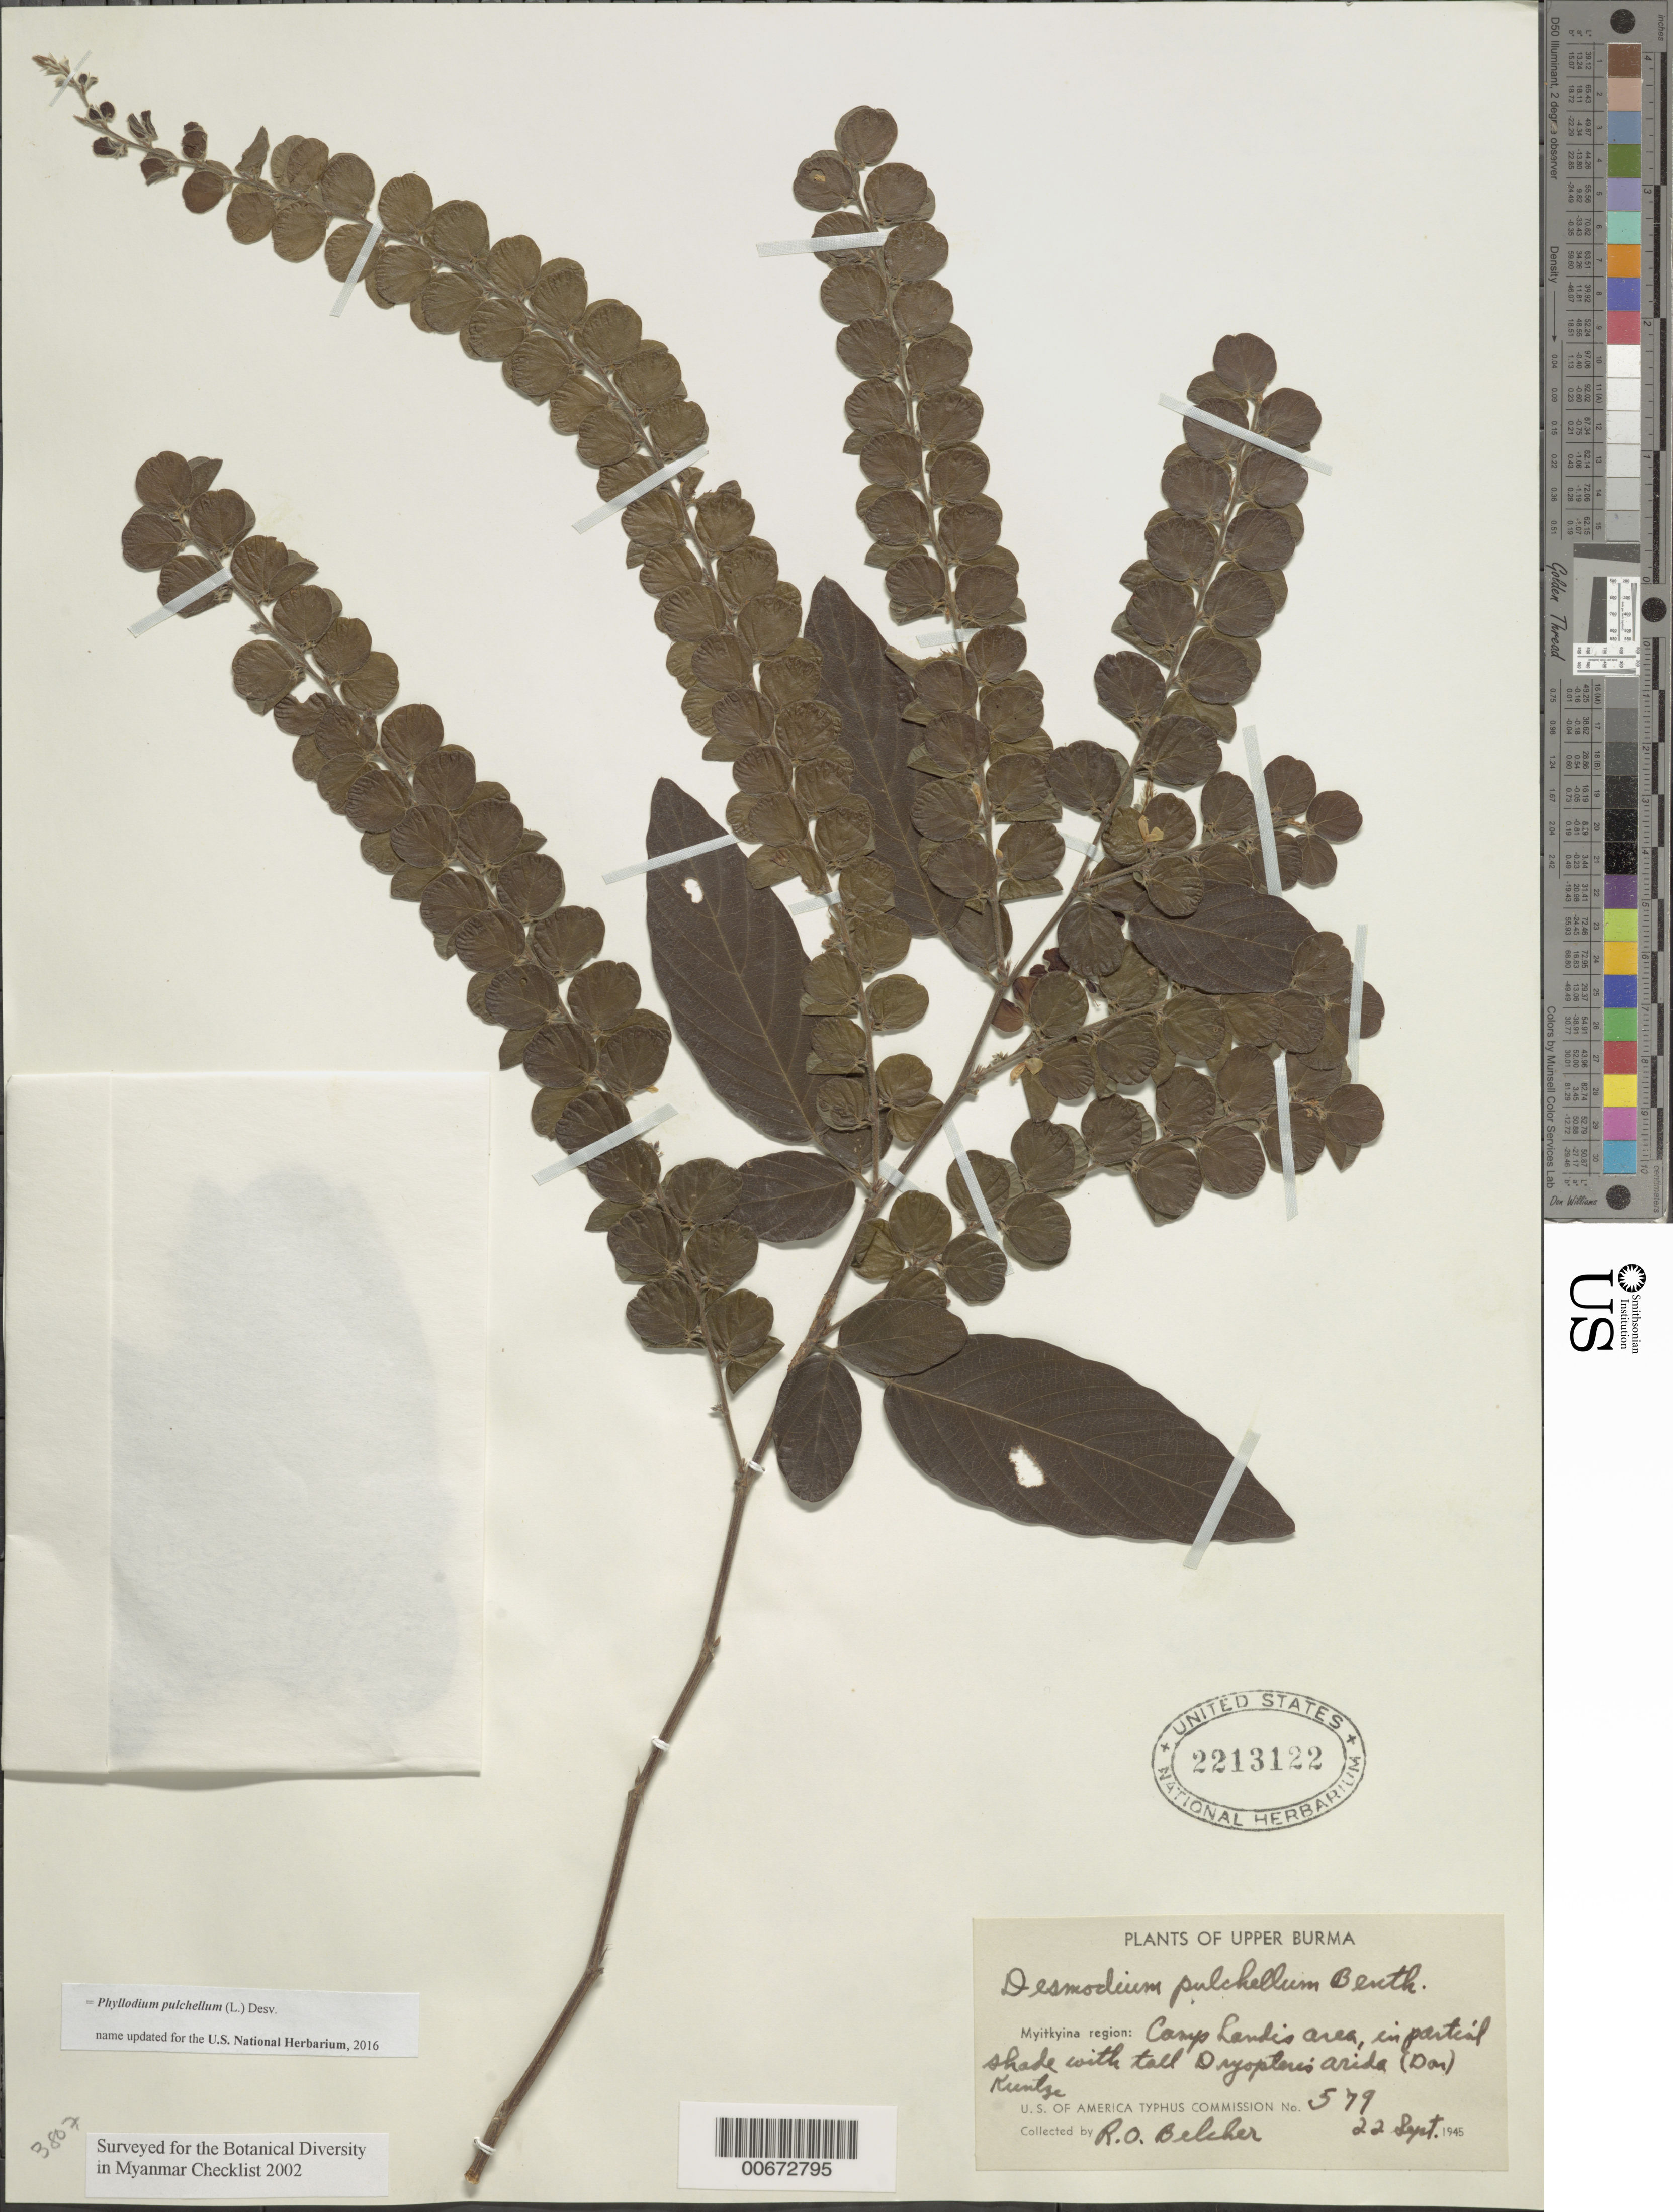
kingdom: Plantae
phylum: Tracheophyta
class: Magnoliopsida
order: Fabales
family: Fabaceae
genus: Phyllodium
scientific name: Phyllodium pulchellum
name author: (L.) Desv.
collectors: R. Belcher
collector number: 579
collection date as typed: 22 Sep 1945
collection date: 1945-09-22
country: Myanmar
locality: Myitkyina region, Camp Landis area.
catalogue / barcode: US 2213122